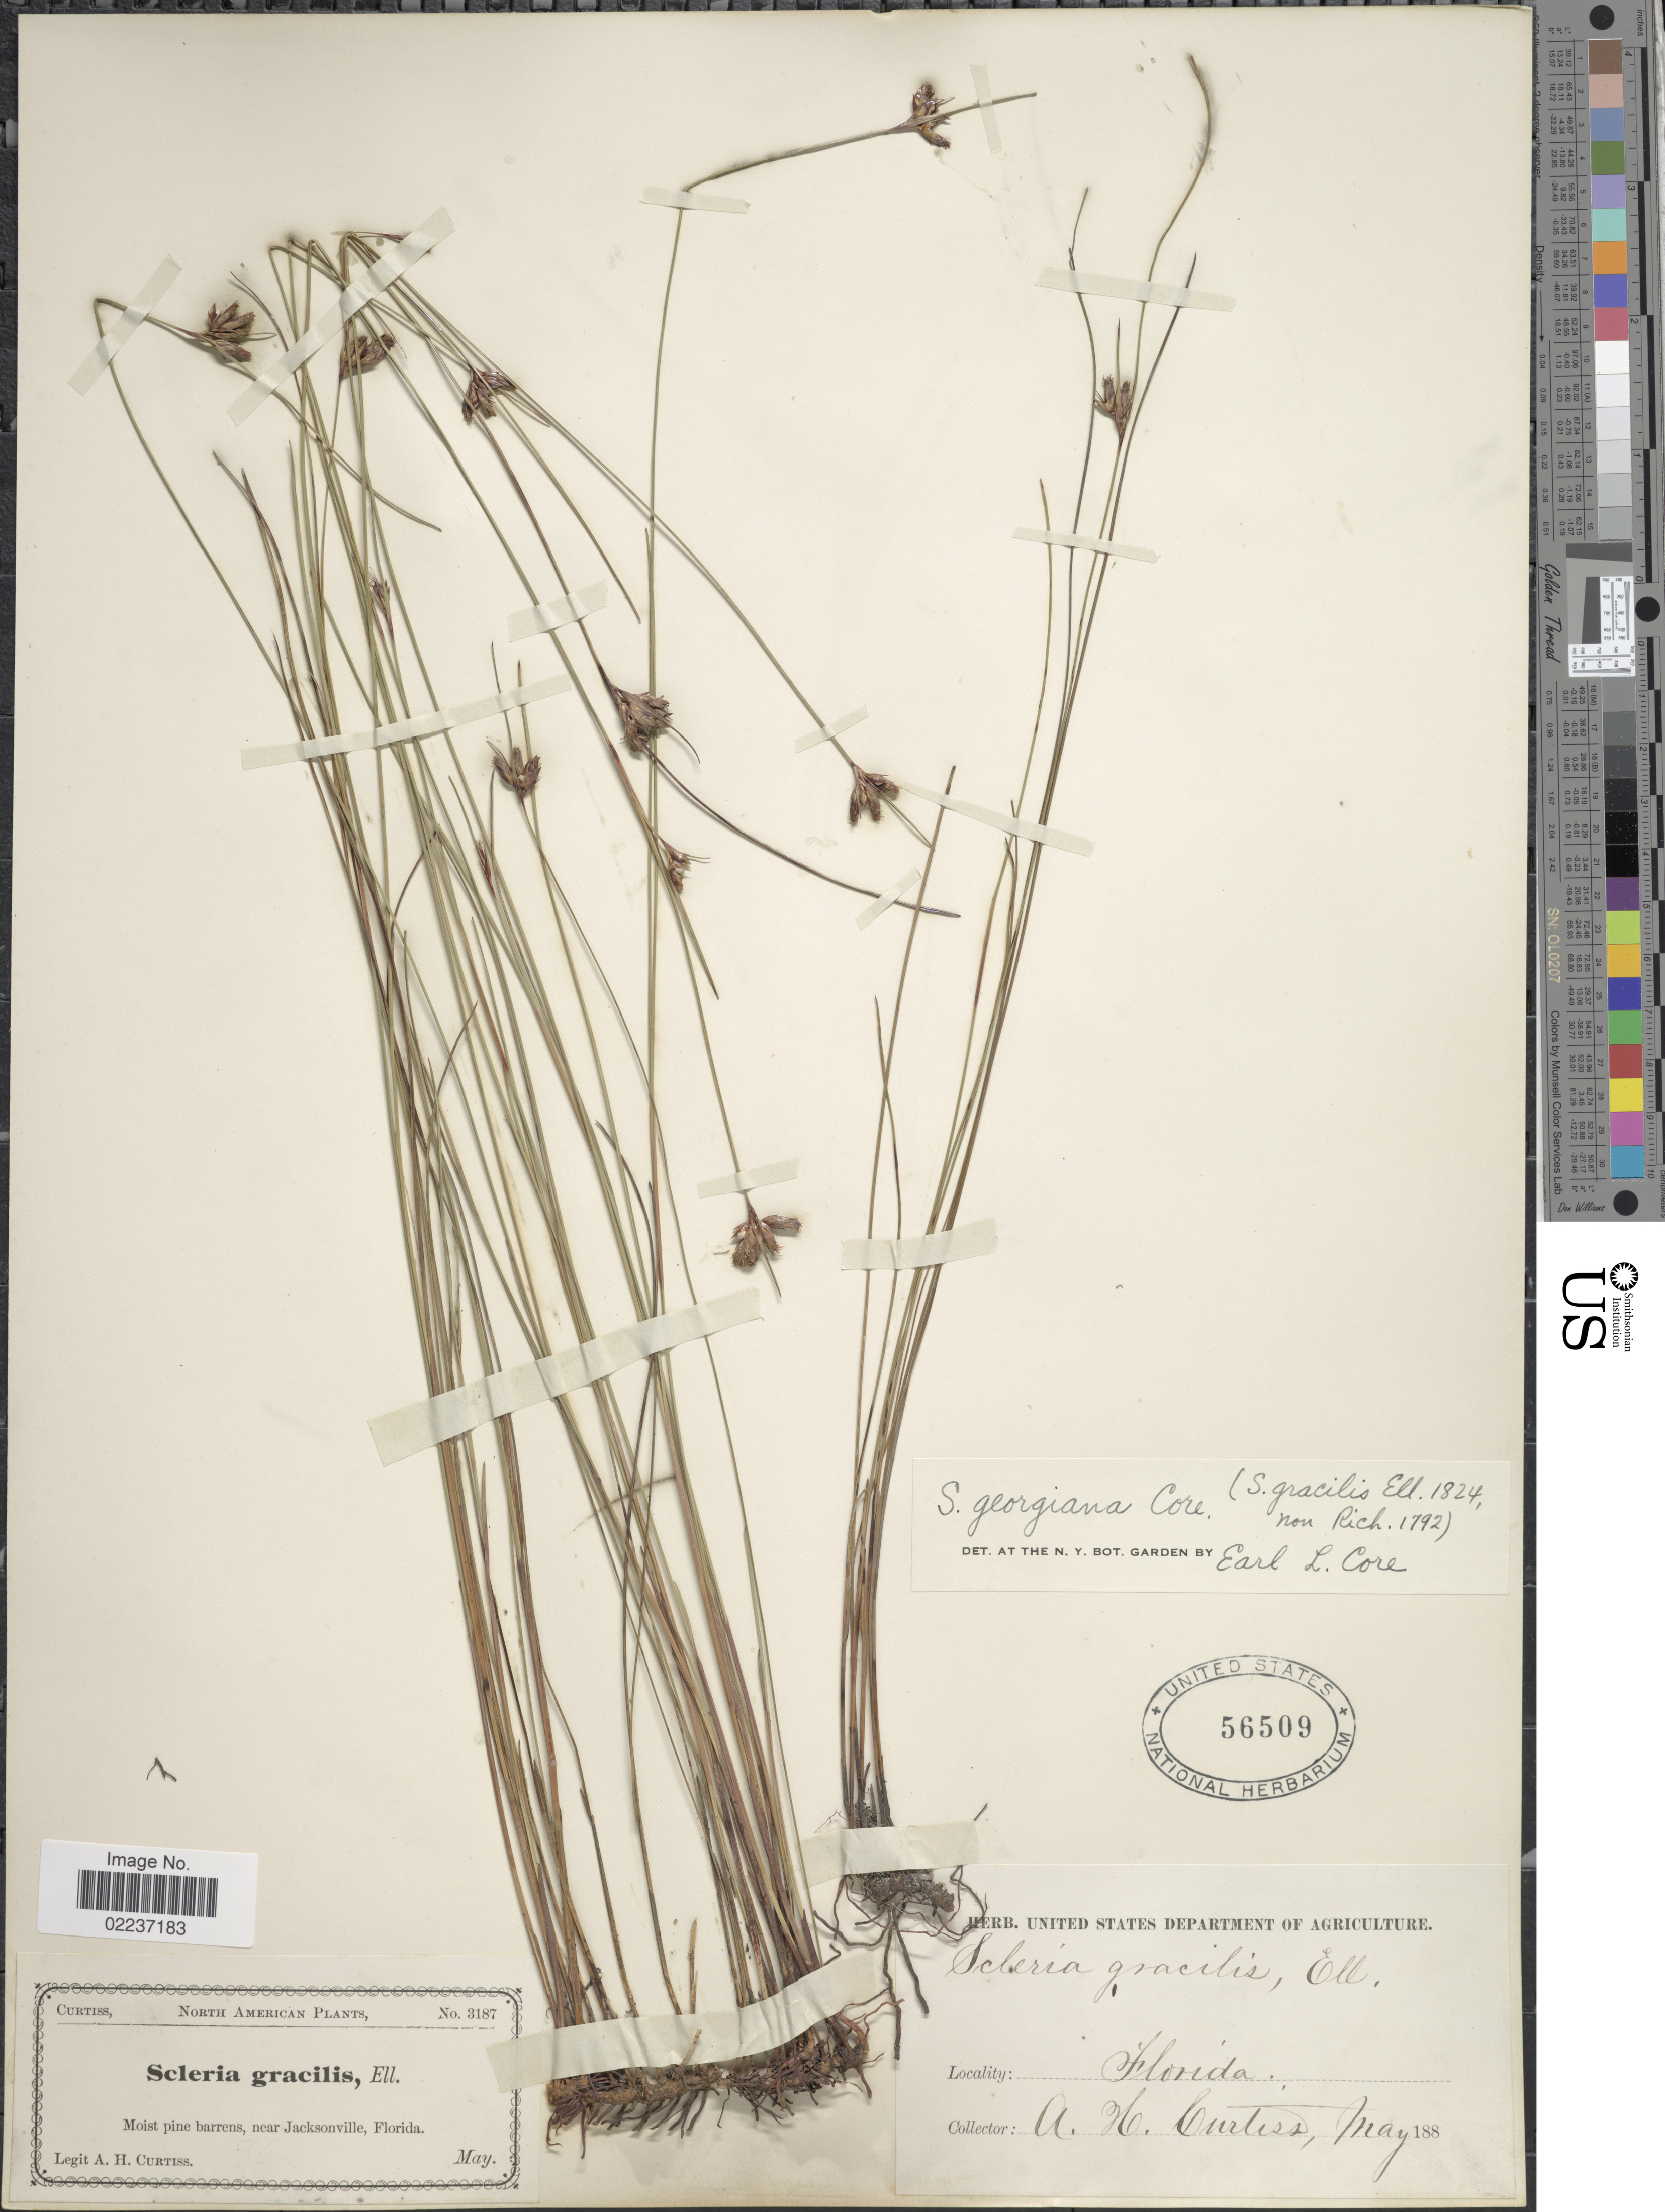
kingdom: Plantae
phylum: Tracheophyta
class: Liliopsida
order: Poales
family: Cyperaceae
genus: Scleria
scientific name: Scleria georgiana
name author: Core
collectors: A. H. Curtiss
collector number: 3187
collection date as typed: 188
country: United States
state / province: Florida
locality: Near Jacksonville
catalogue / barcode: US 56509